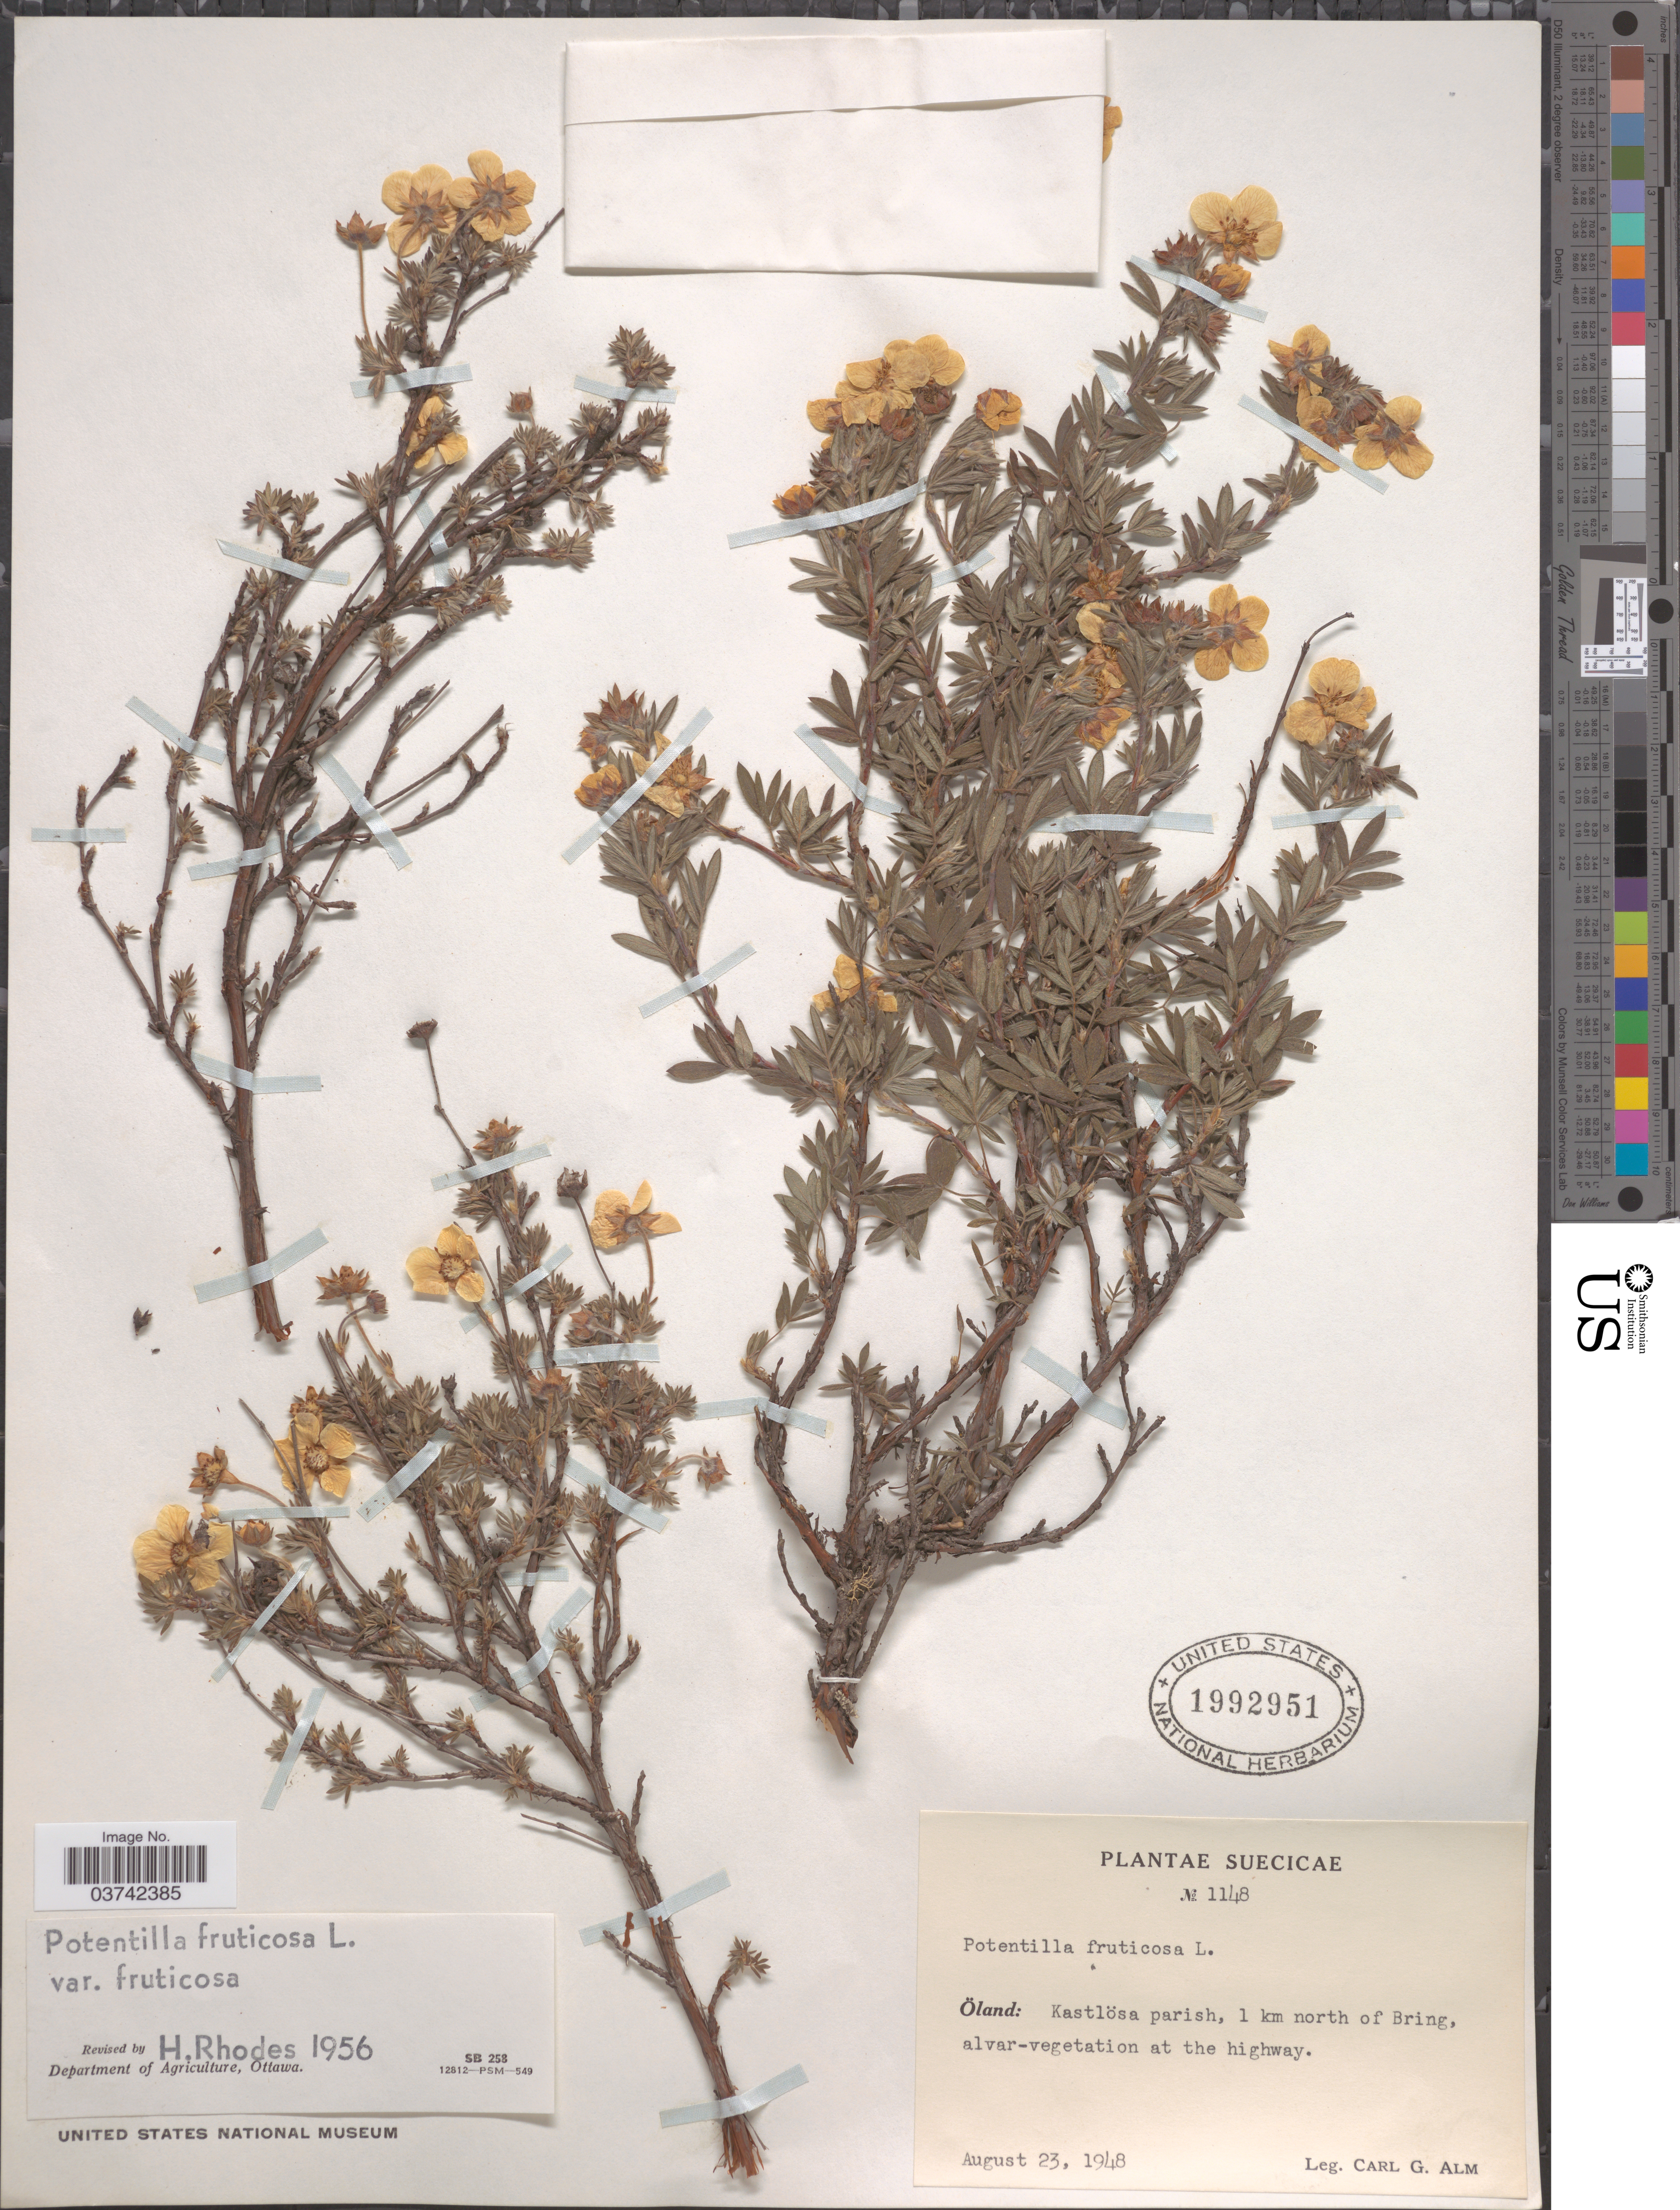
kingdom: Plantae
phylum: Tracheophyta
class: Magnoliopsida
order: Rosales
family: Rosaceae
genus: Dasiphora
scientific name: Dasiphora fruticosa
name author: (L.) Rydb.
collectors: C. G. Alm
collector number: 1148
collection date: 1948-08-23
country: Sweden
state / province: Kalmar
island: Oland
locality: Suecicae. Öland: Kastlösa parish, 1 km north of Bring, alvar-vegetation at the highway.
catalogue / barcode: US 1992951